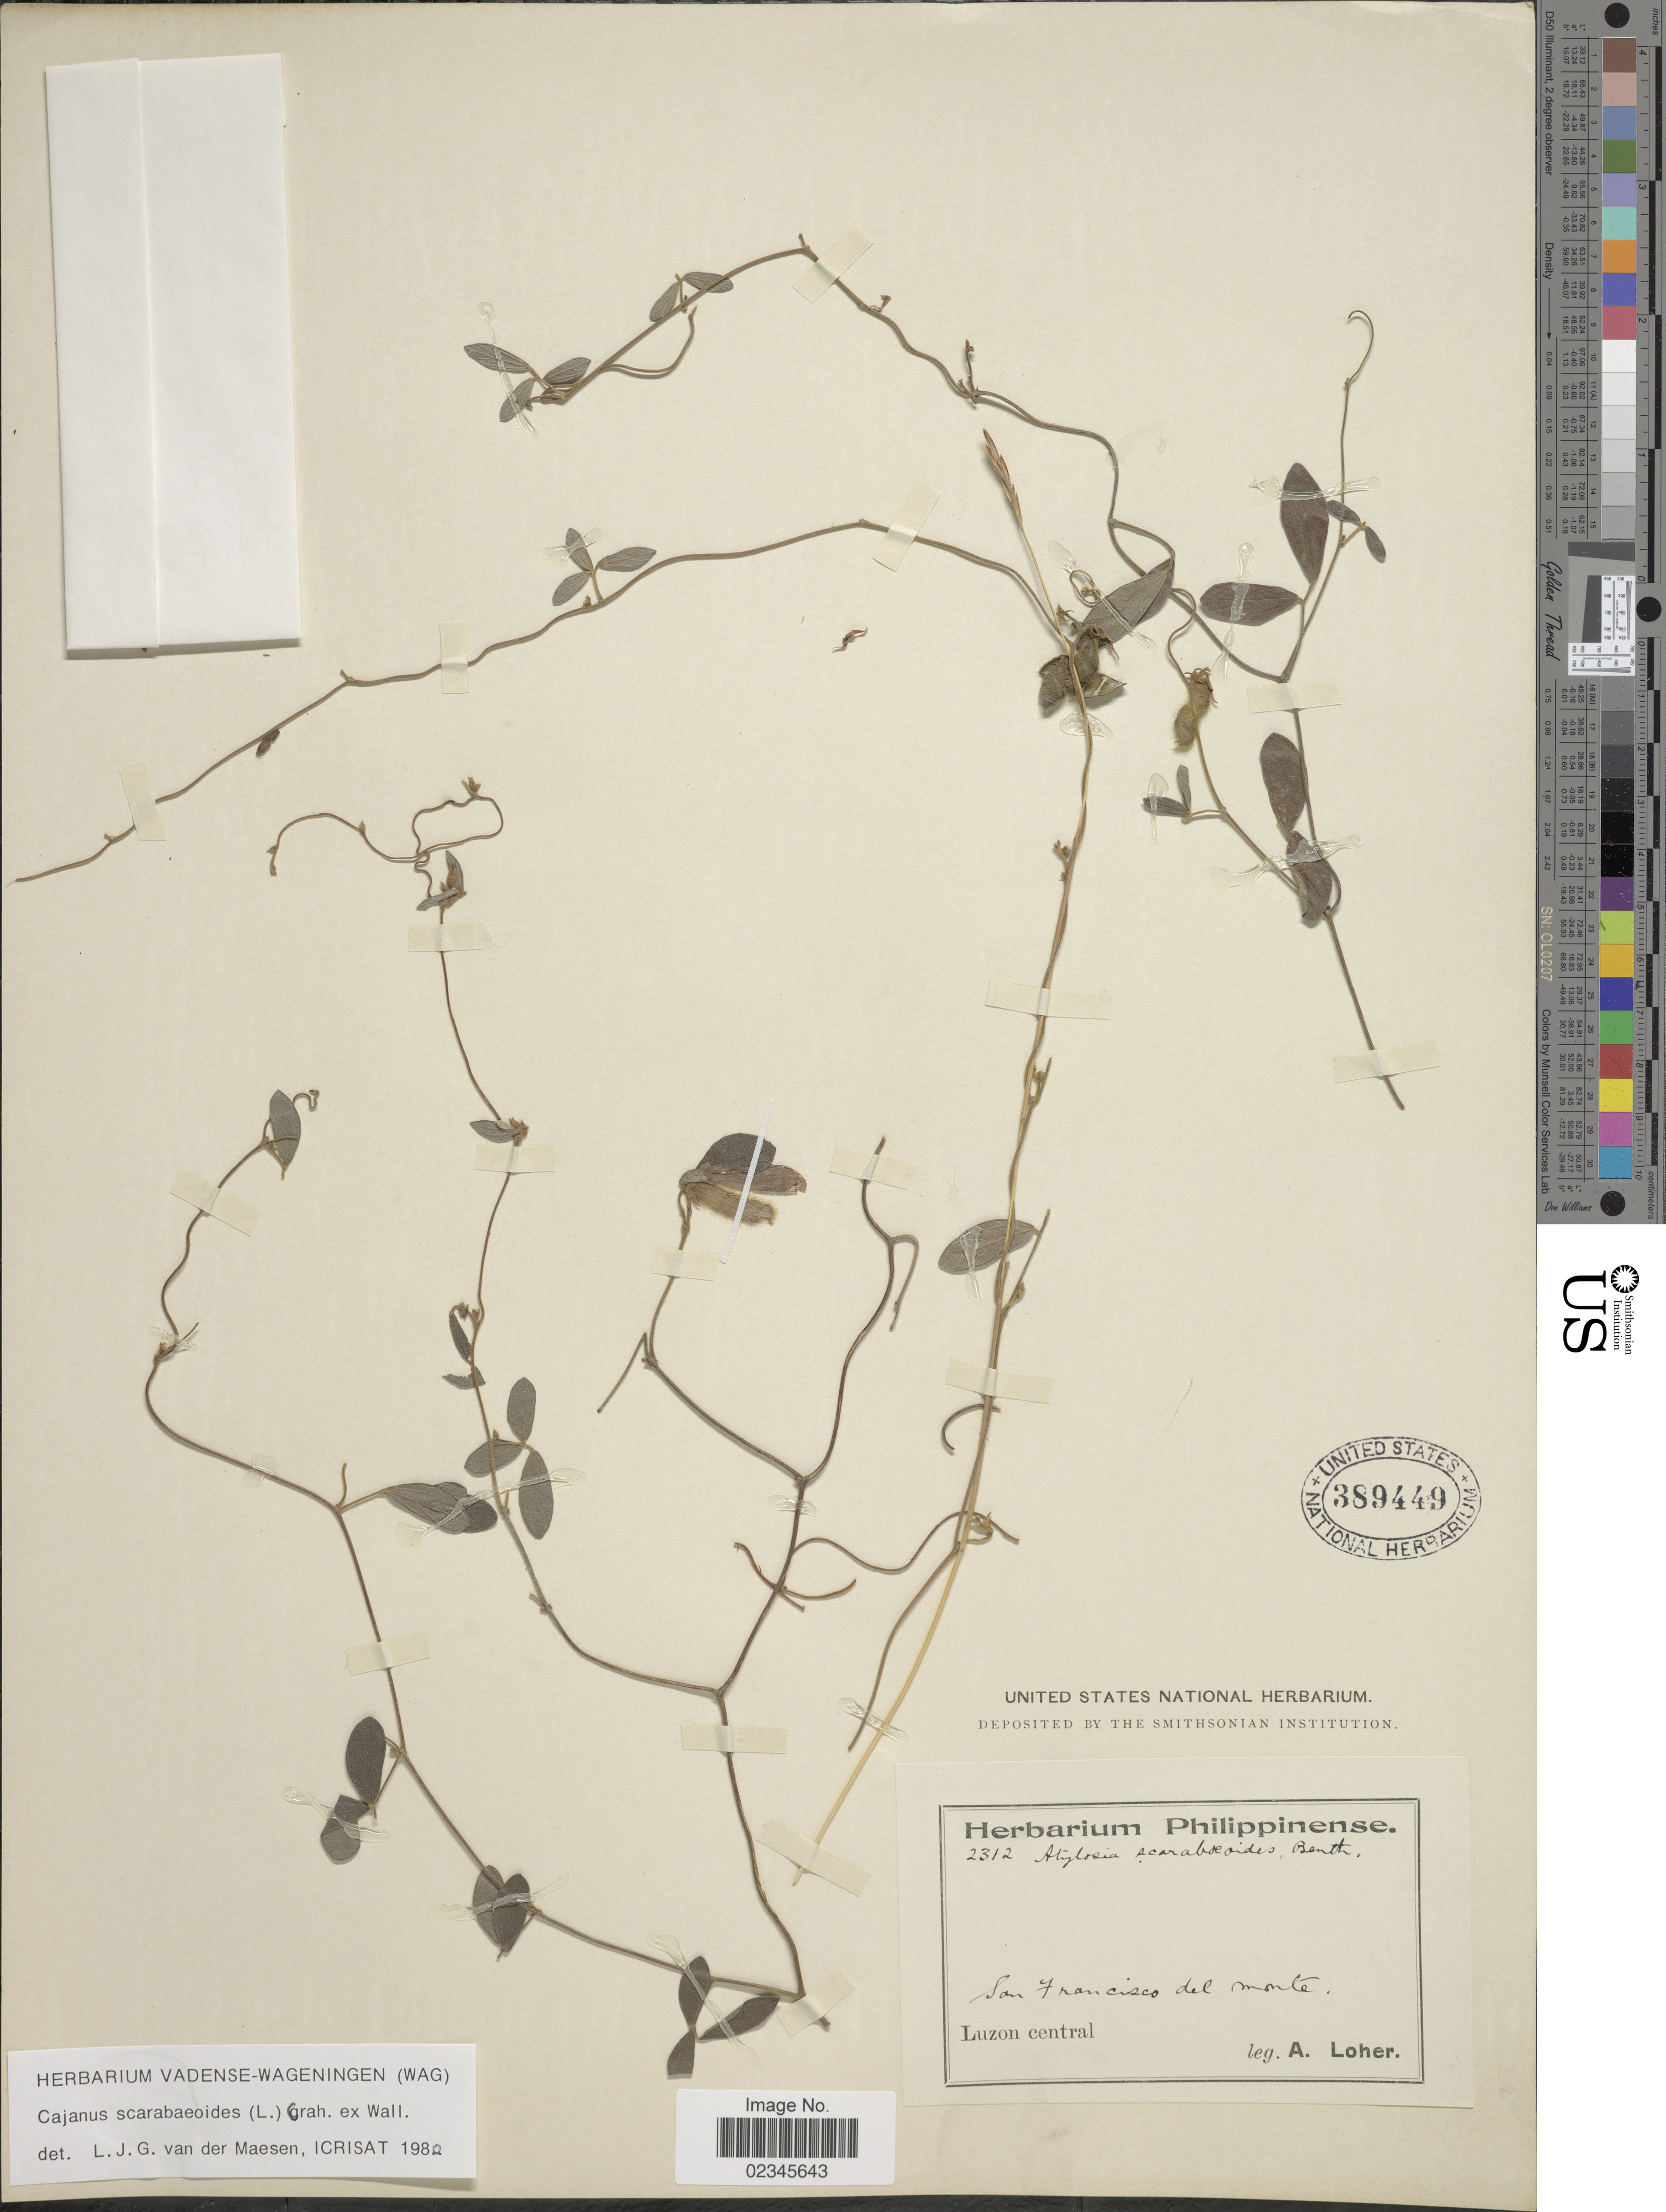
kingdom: Plantae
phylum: Tracheophyta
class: Magnoliopsida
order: Fabales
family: Fabaceae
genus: Cajanus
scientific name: Cajanus scarabaeoides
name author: (L.) Thou. ex Graham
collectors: A. Loher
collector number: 2312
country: Philippines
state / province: Central Luzon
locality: San Francisco del Monte.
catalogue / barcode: US 389449